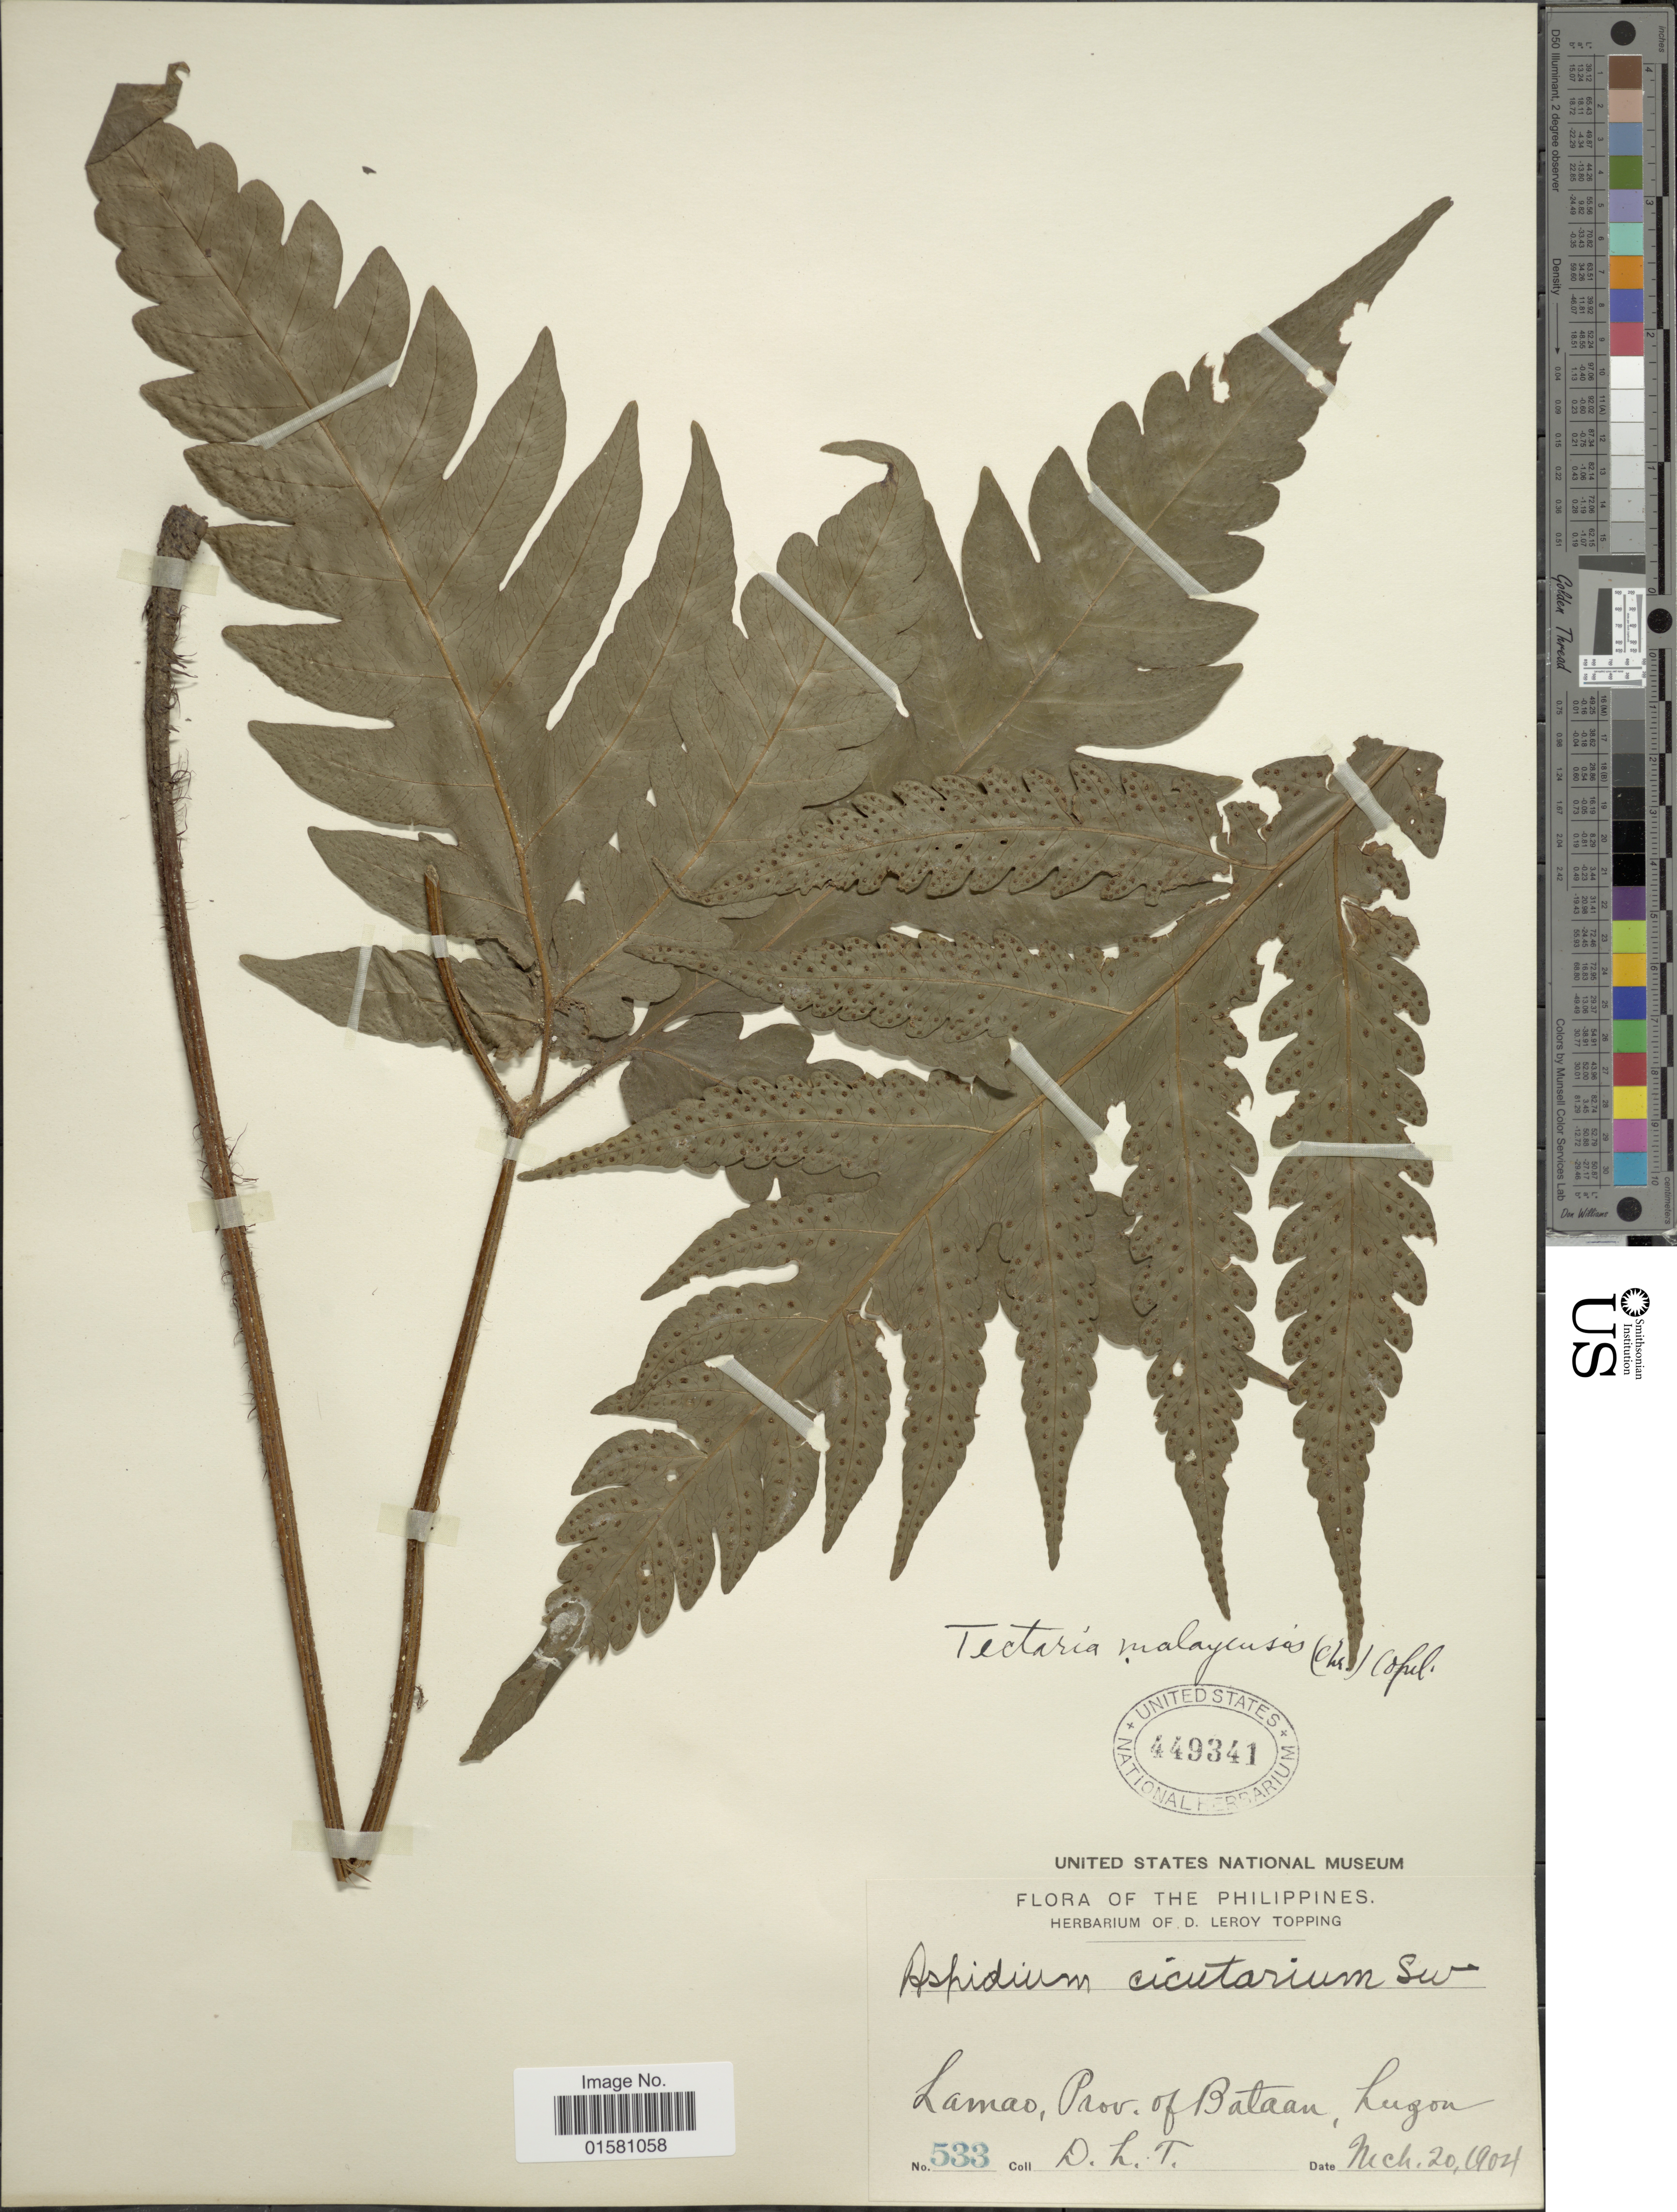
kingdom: Plantae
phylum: Tracheophyta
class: Polypodiopsida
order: Polypodiales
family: Tectariaceae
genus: Tectaria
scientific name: Tectaria griffithii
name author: (Baker) C. Chr.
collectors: D. L. Topping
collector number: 533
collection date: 1904-03-20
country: Philippines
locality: Lamao, Prov. of Bataan, Luzon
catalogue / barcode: US 449341